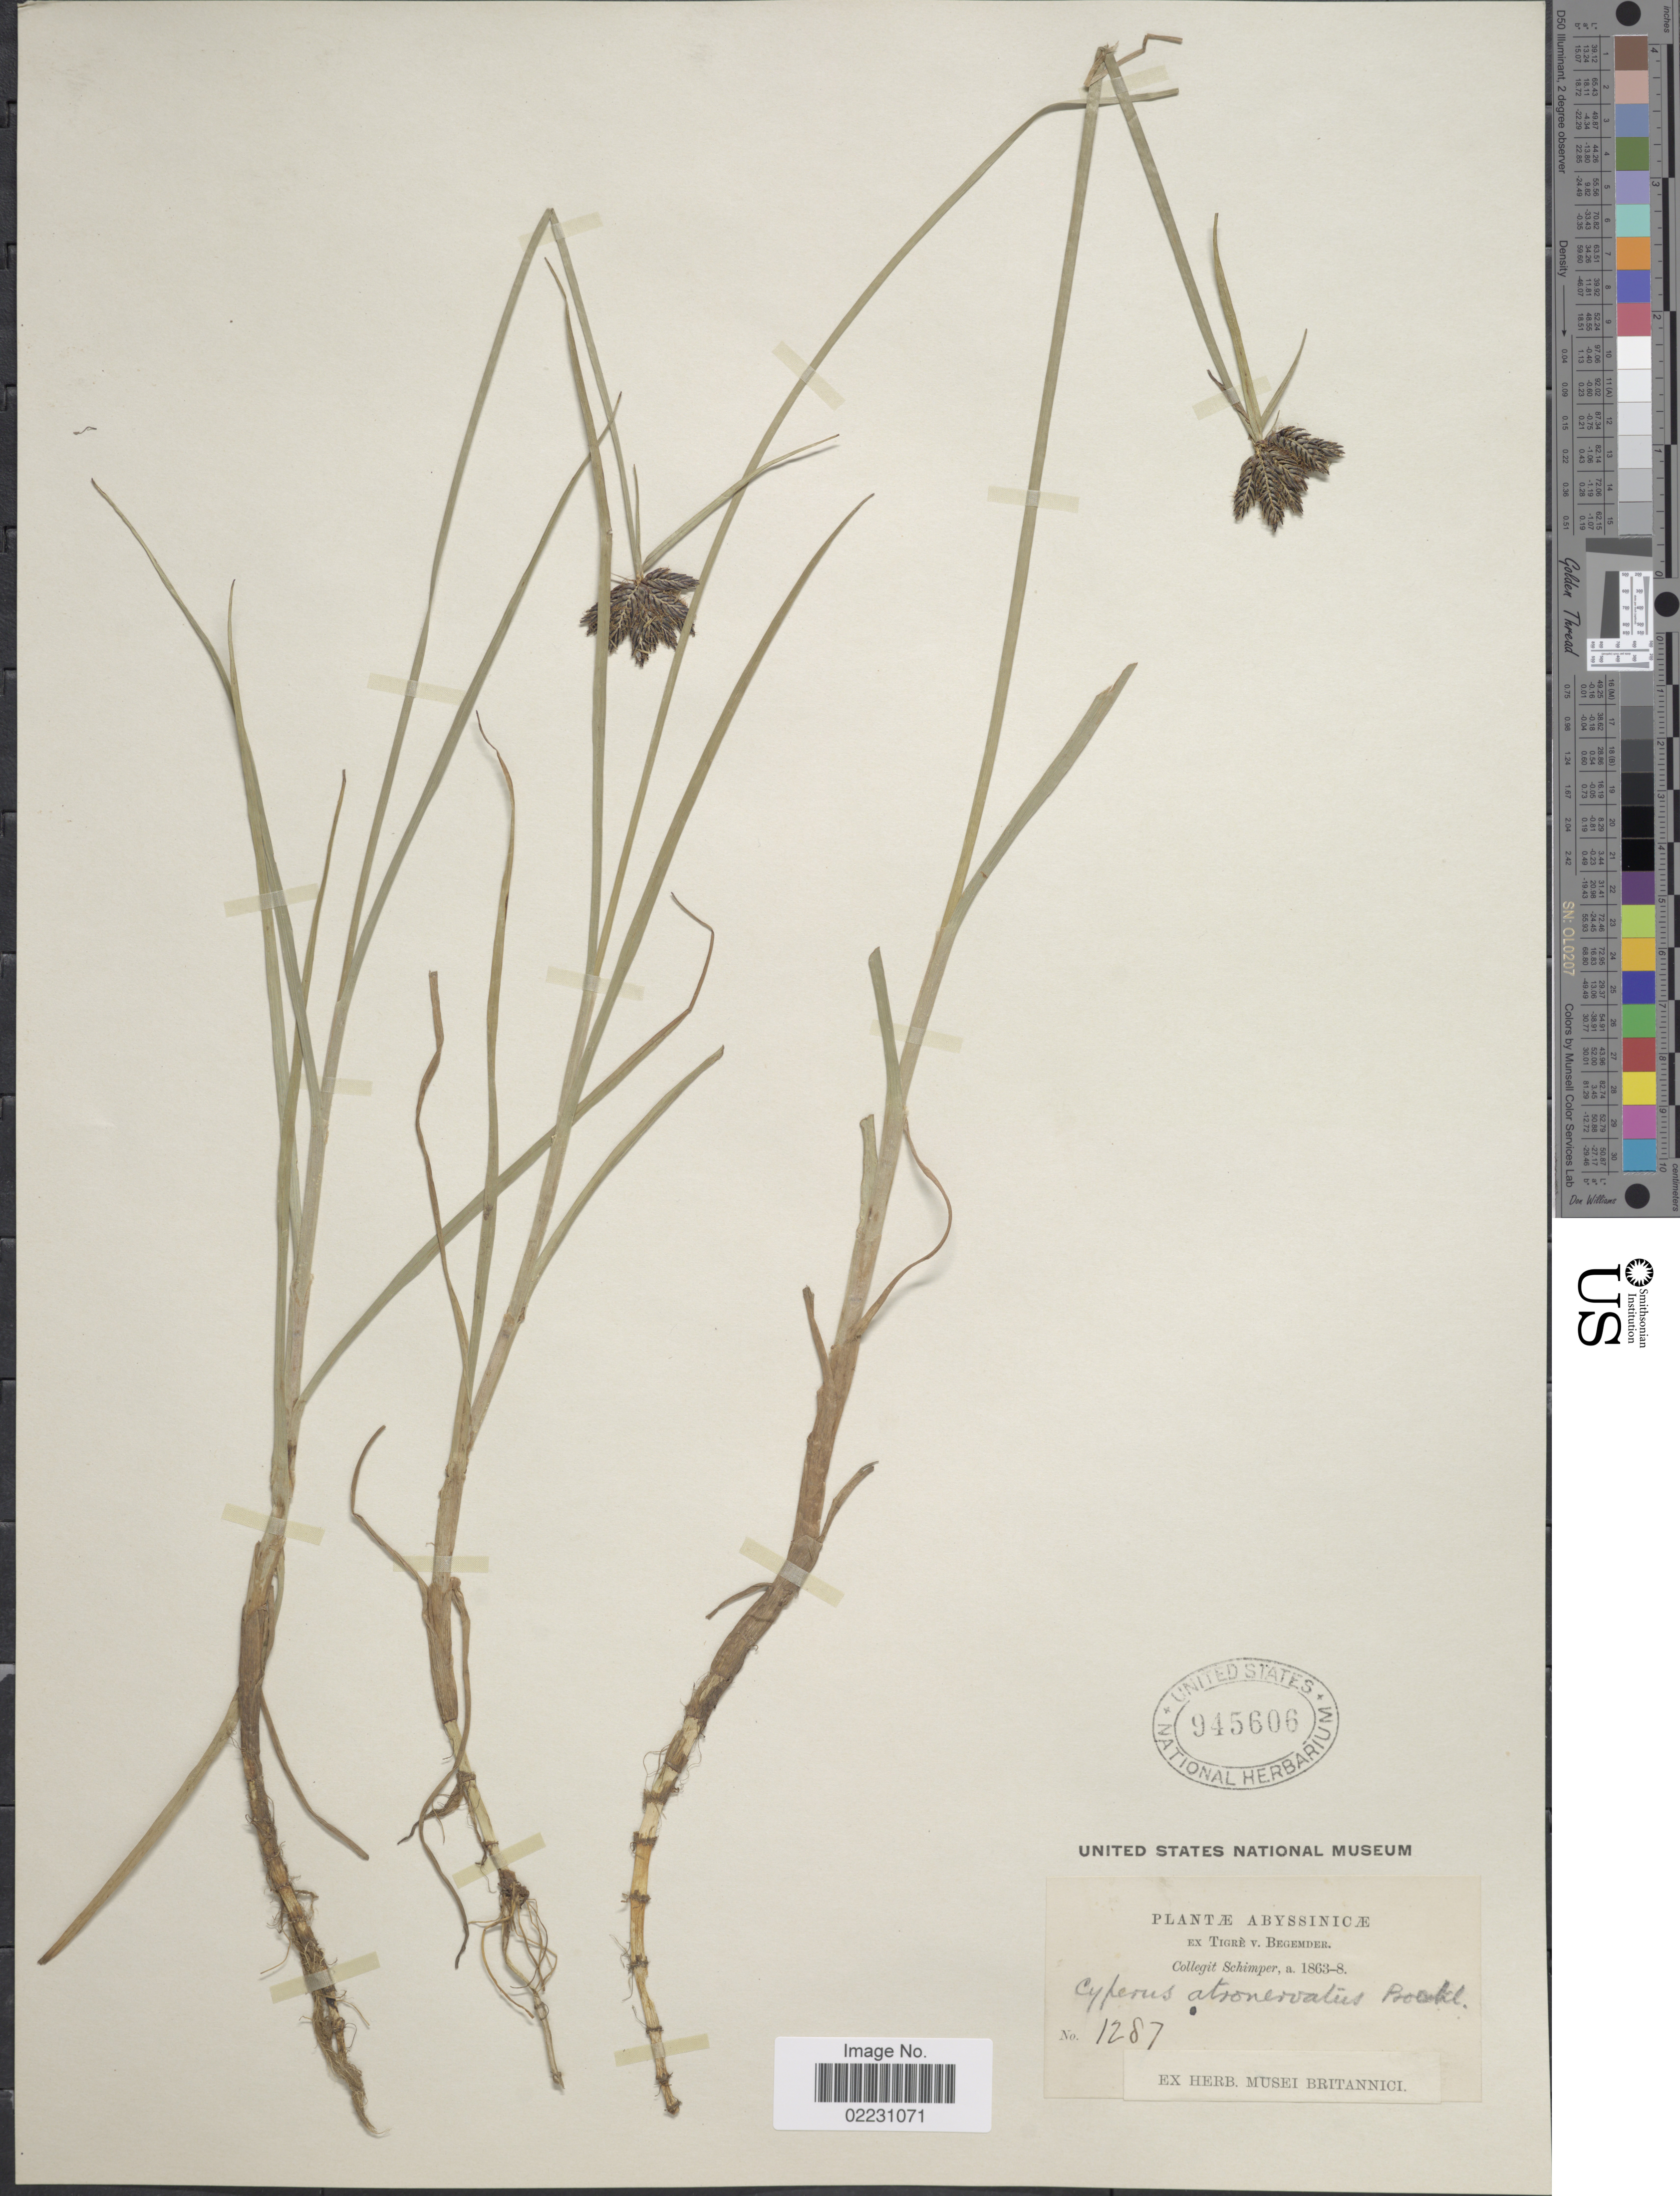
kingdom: Plantae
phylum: Tracheophyta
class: Liliopsida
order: Poales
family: Cyperaceae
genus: Cyperus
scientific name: Cyperus atronervatus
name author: Boeckeler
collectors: -. Schimper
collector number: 1287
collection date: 1863/1868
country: Eritrea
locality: Abyssinicae, Tigre v. Begemder.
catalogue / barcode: US 945606